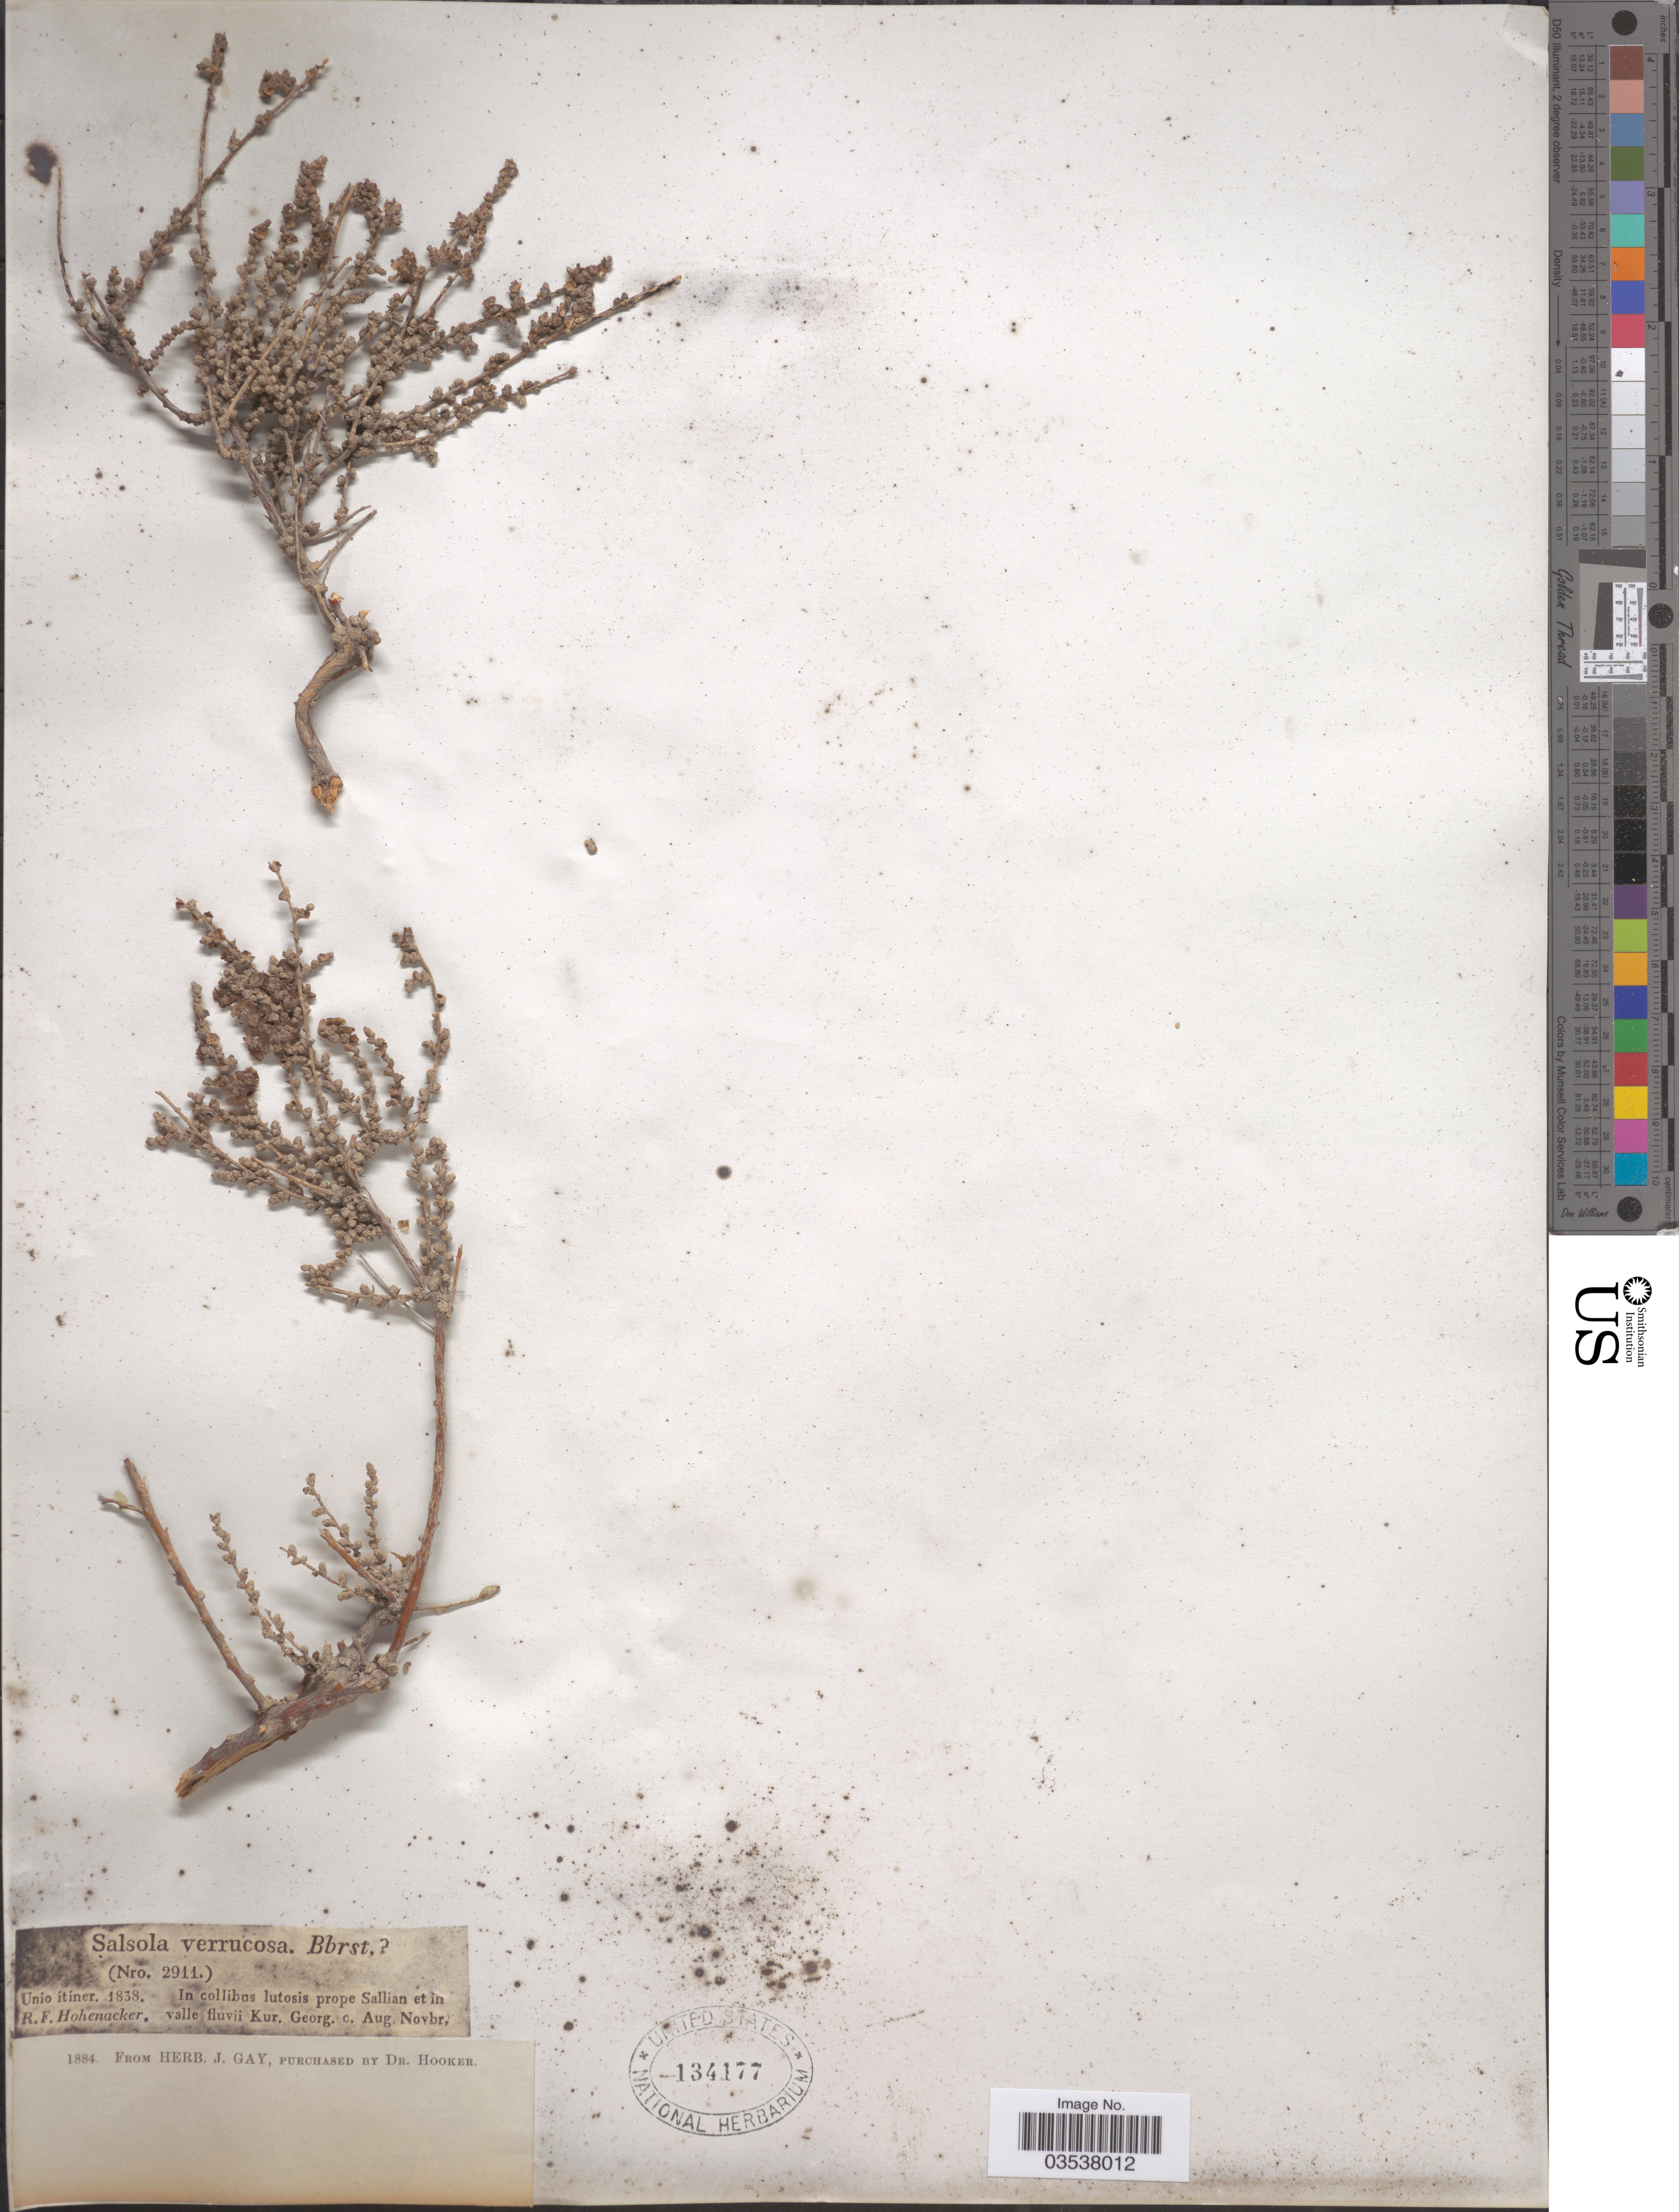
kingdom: Plantae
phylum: Tracheophyta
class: Magnoliopsida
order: Caryophyllales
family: Amaranthaceae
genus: Caroxylon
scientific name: Caroxylon dendroides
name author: (Pall.) Tzvelev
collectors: R. F. Hohenacker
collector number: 2911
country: Georgia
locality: In collibus lutosis prope Sallian et in valle fluvii Kur.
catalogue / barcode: US 134177